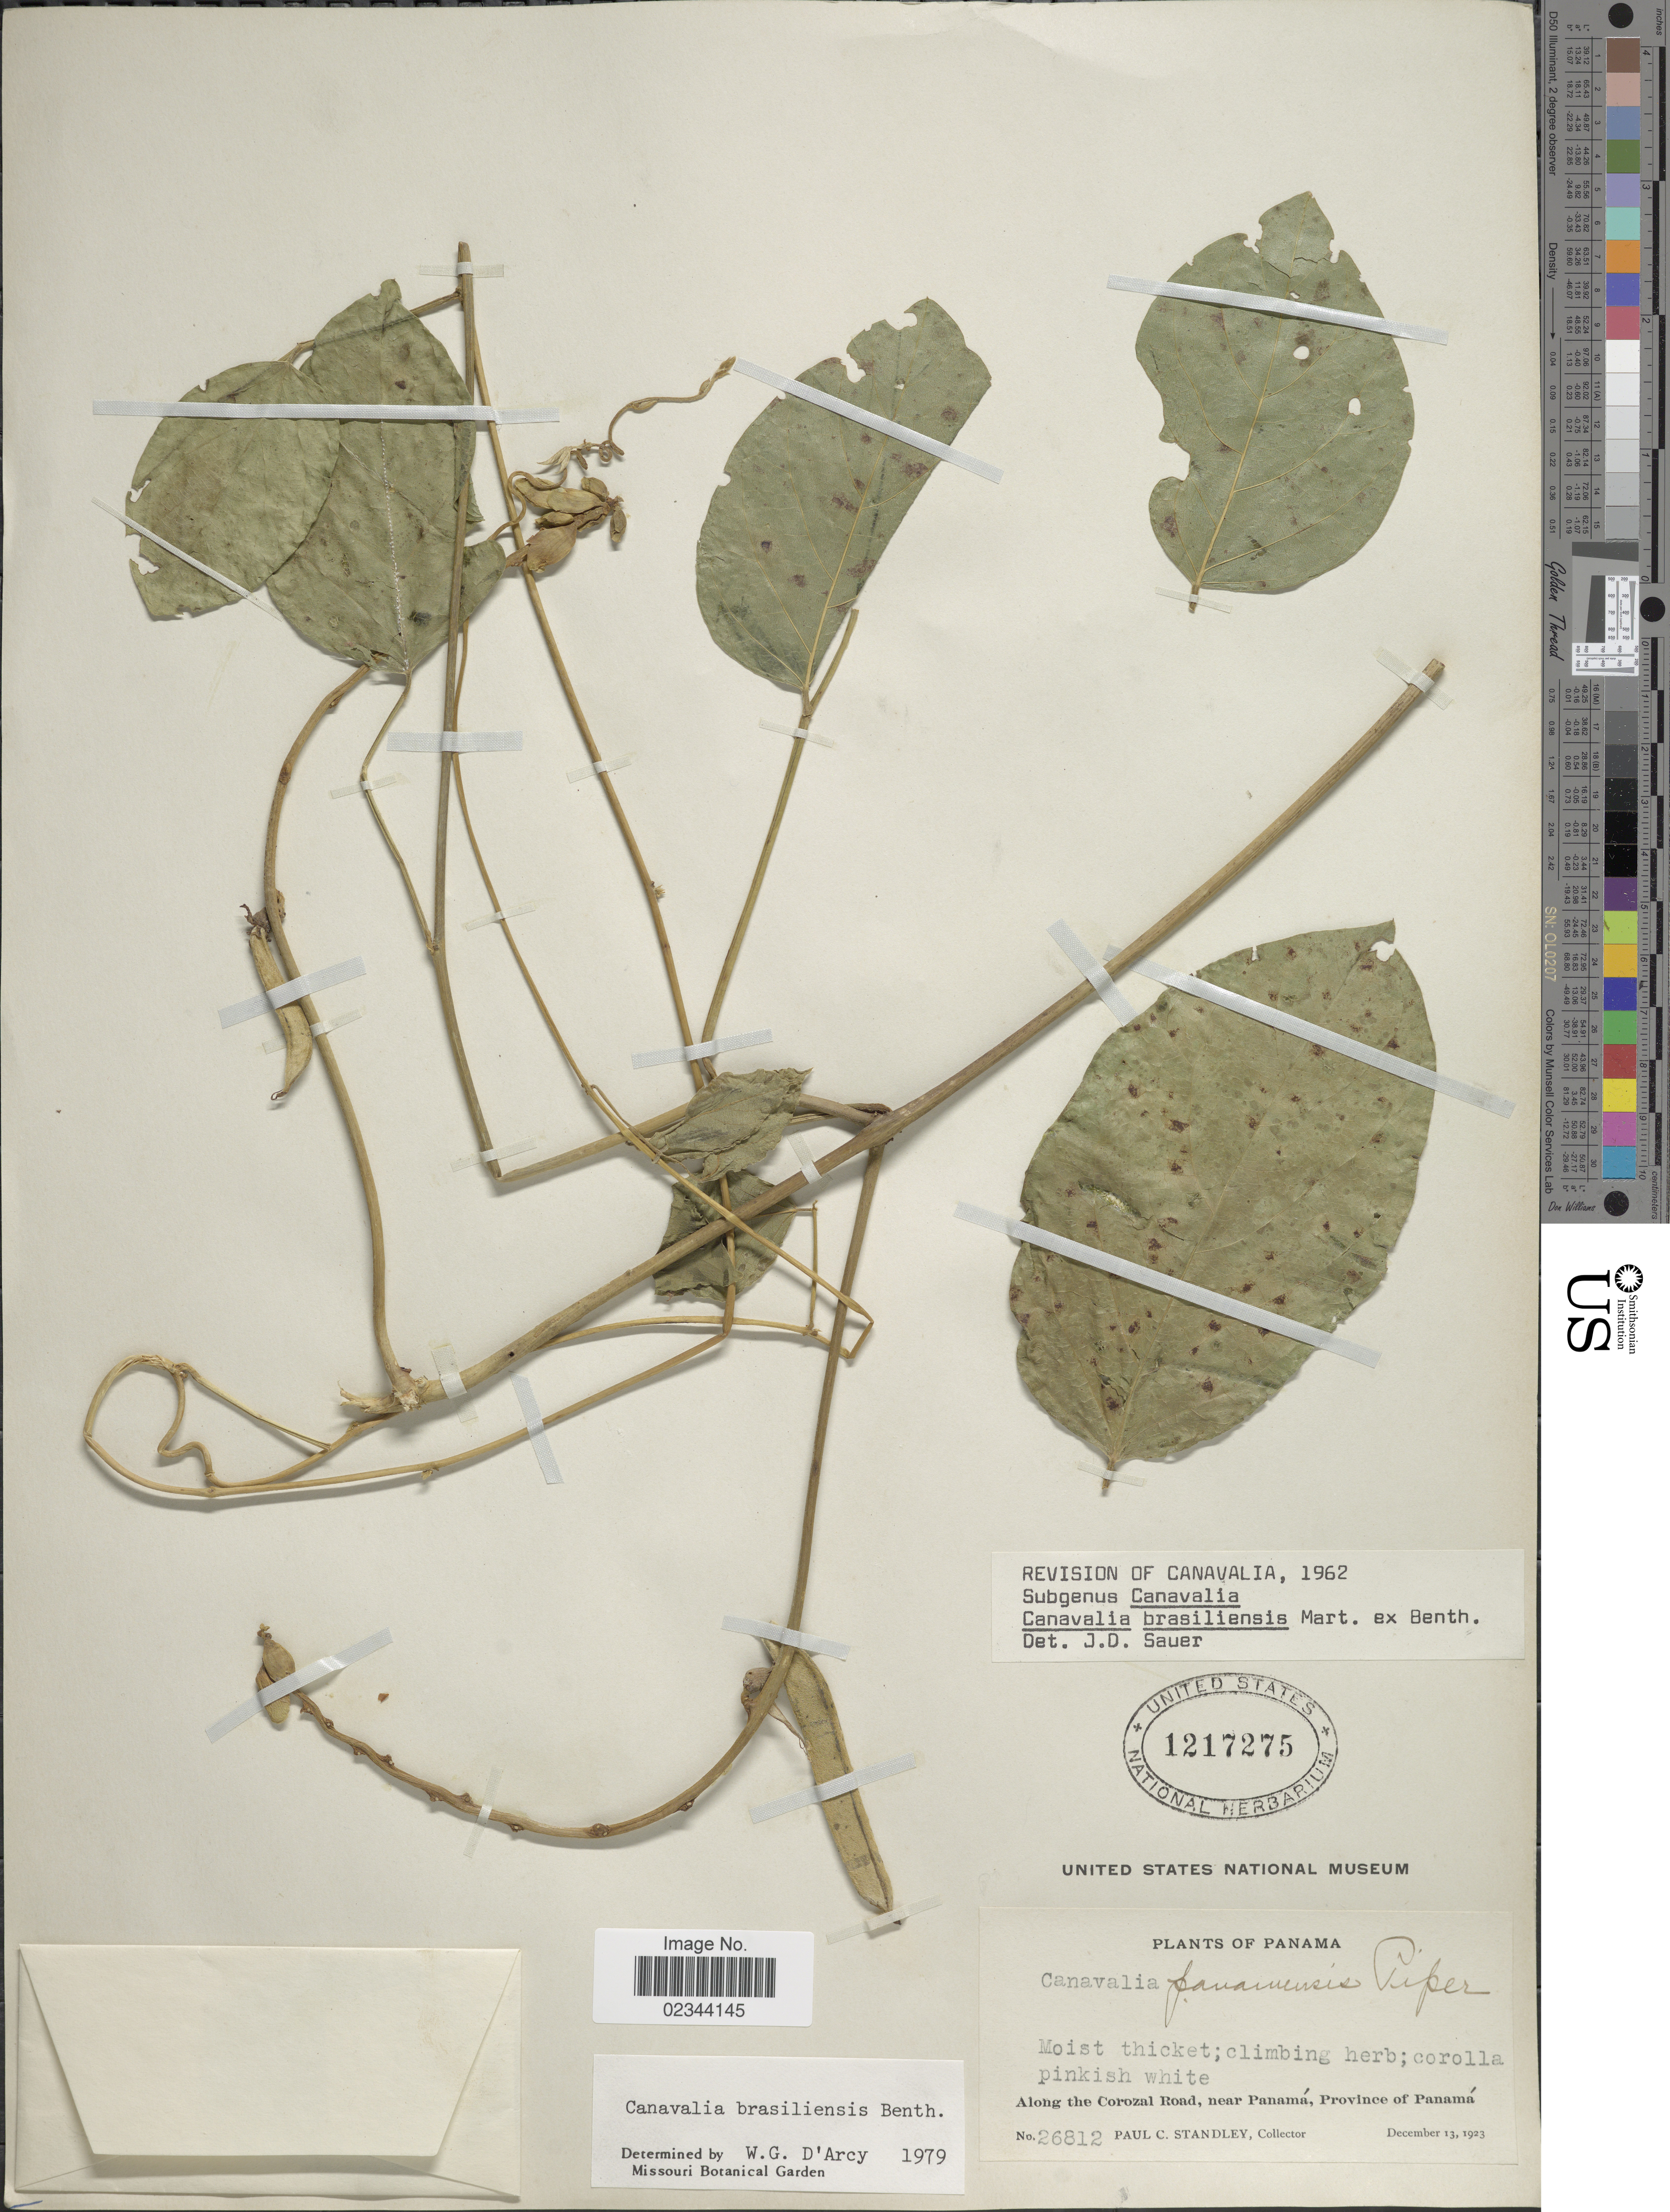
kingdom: Plantae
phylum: Tracheophyta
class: Magnoliopsida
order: Fabales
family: Fabaceae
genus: Canavalia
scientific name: Canavalia brasiliensis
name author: Mart. ex Benth.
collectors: P. C. Standley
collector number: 26812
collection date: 1923-12-13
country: Panama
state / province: Panamá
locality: Along the Corozal Road, near Panama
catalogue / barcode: US 1217275